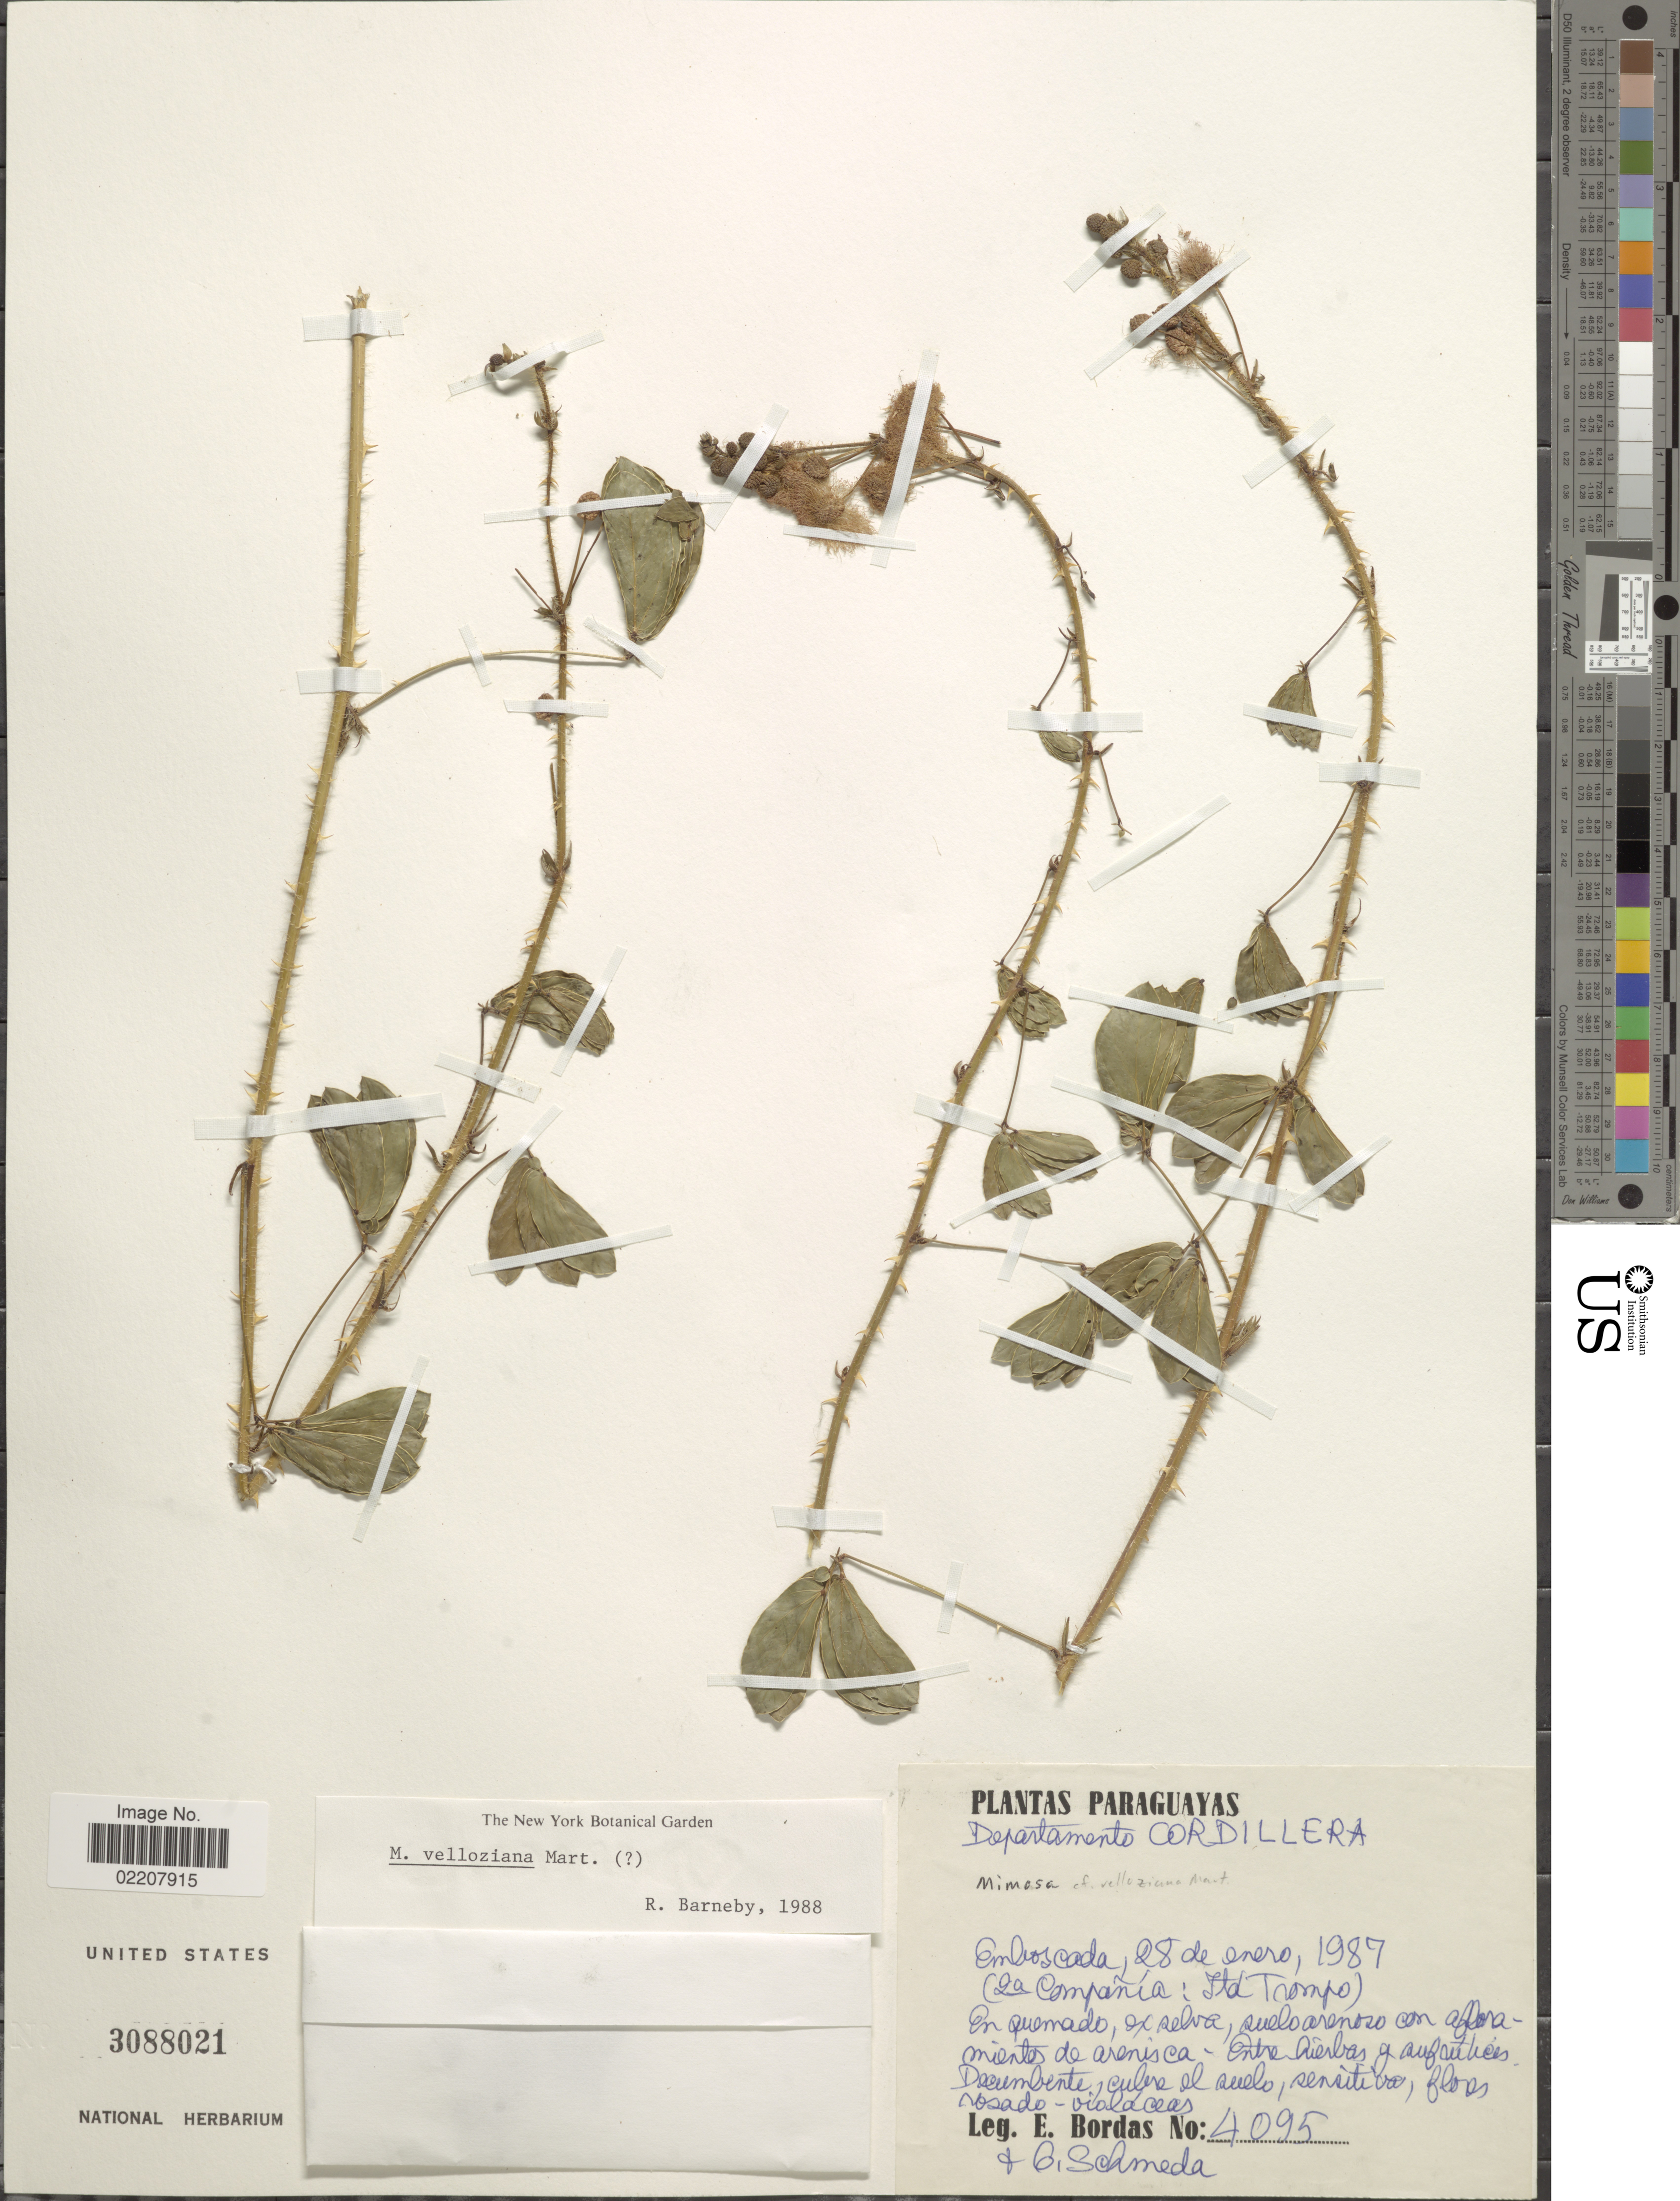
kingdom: Plantae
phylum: Tracheophyta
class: Magnoliopsida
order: Fabales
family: Fabaceae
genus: Mimosa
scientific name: Mimosa velloziana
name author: Mart.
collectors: E. Bordas & G. Schmeda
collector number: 4095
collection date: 1987-01-25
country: Paraguay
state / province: Cordillera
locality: Emboscada, (La Compania: Itd Trompo).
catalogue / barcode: US 3088021